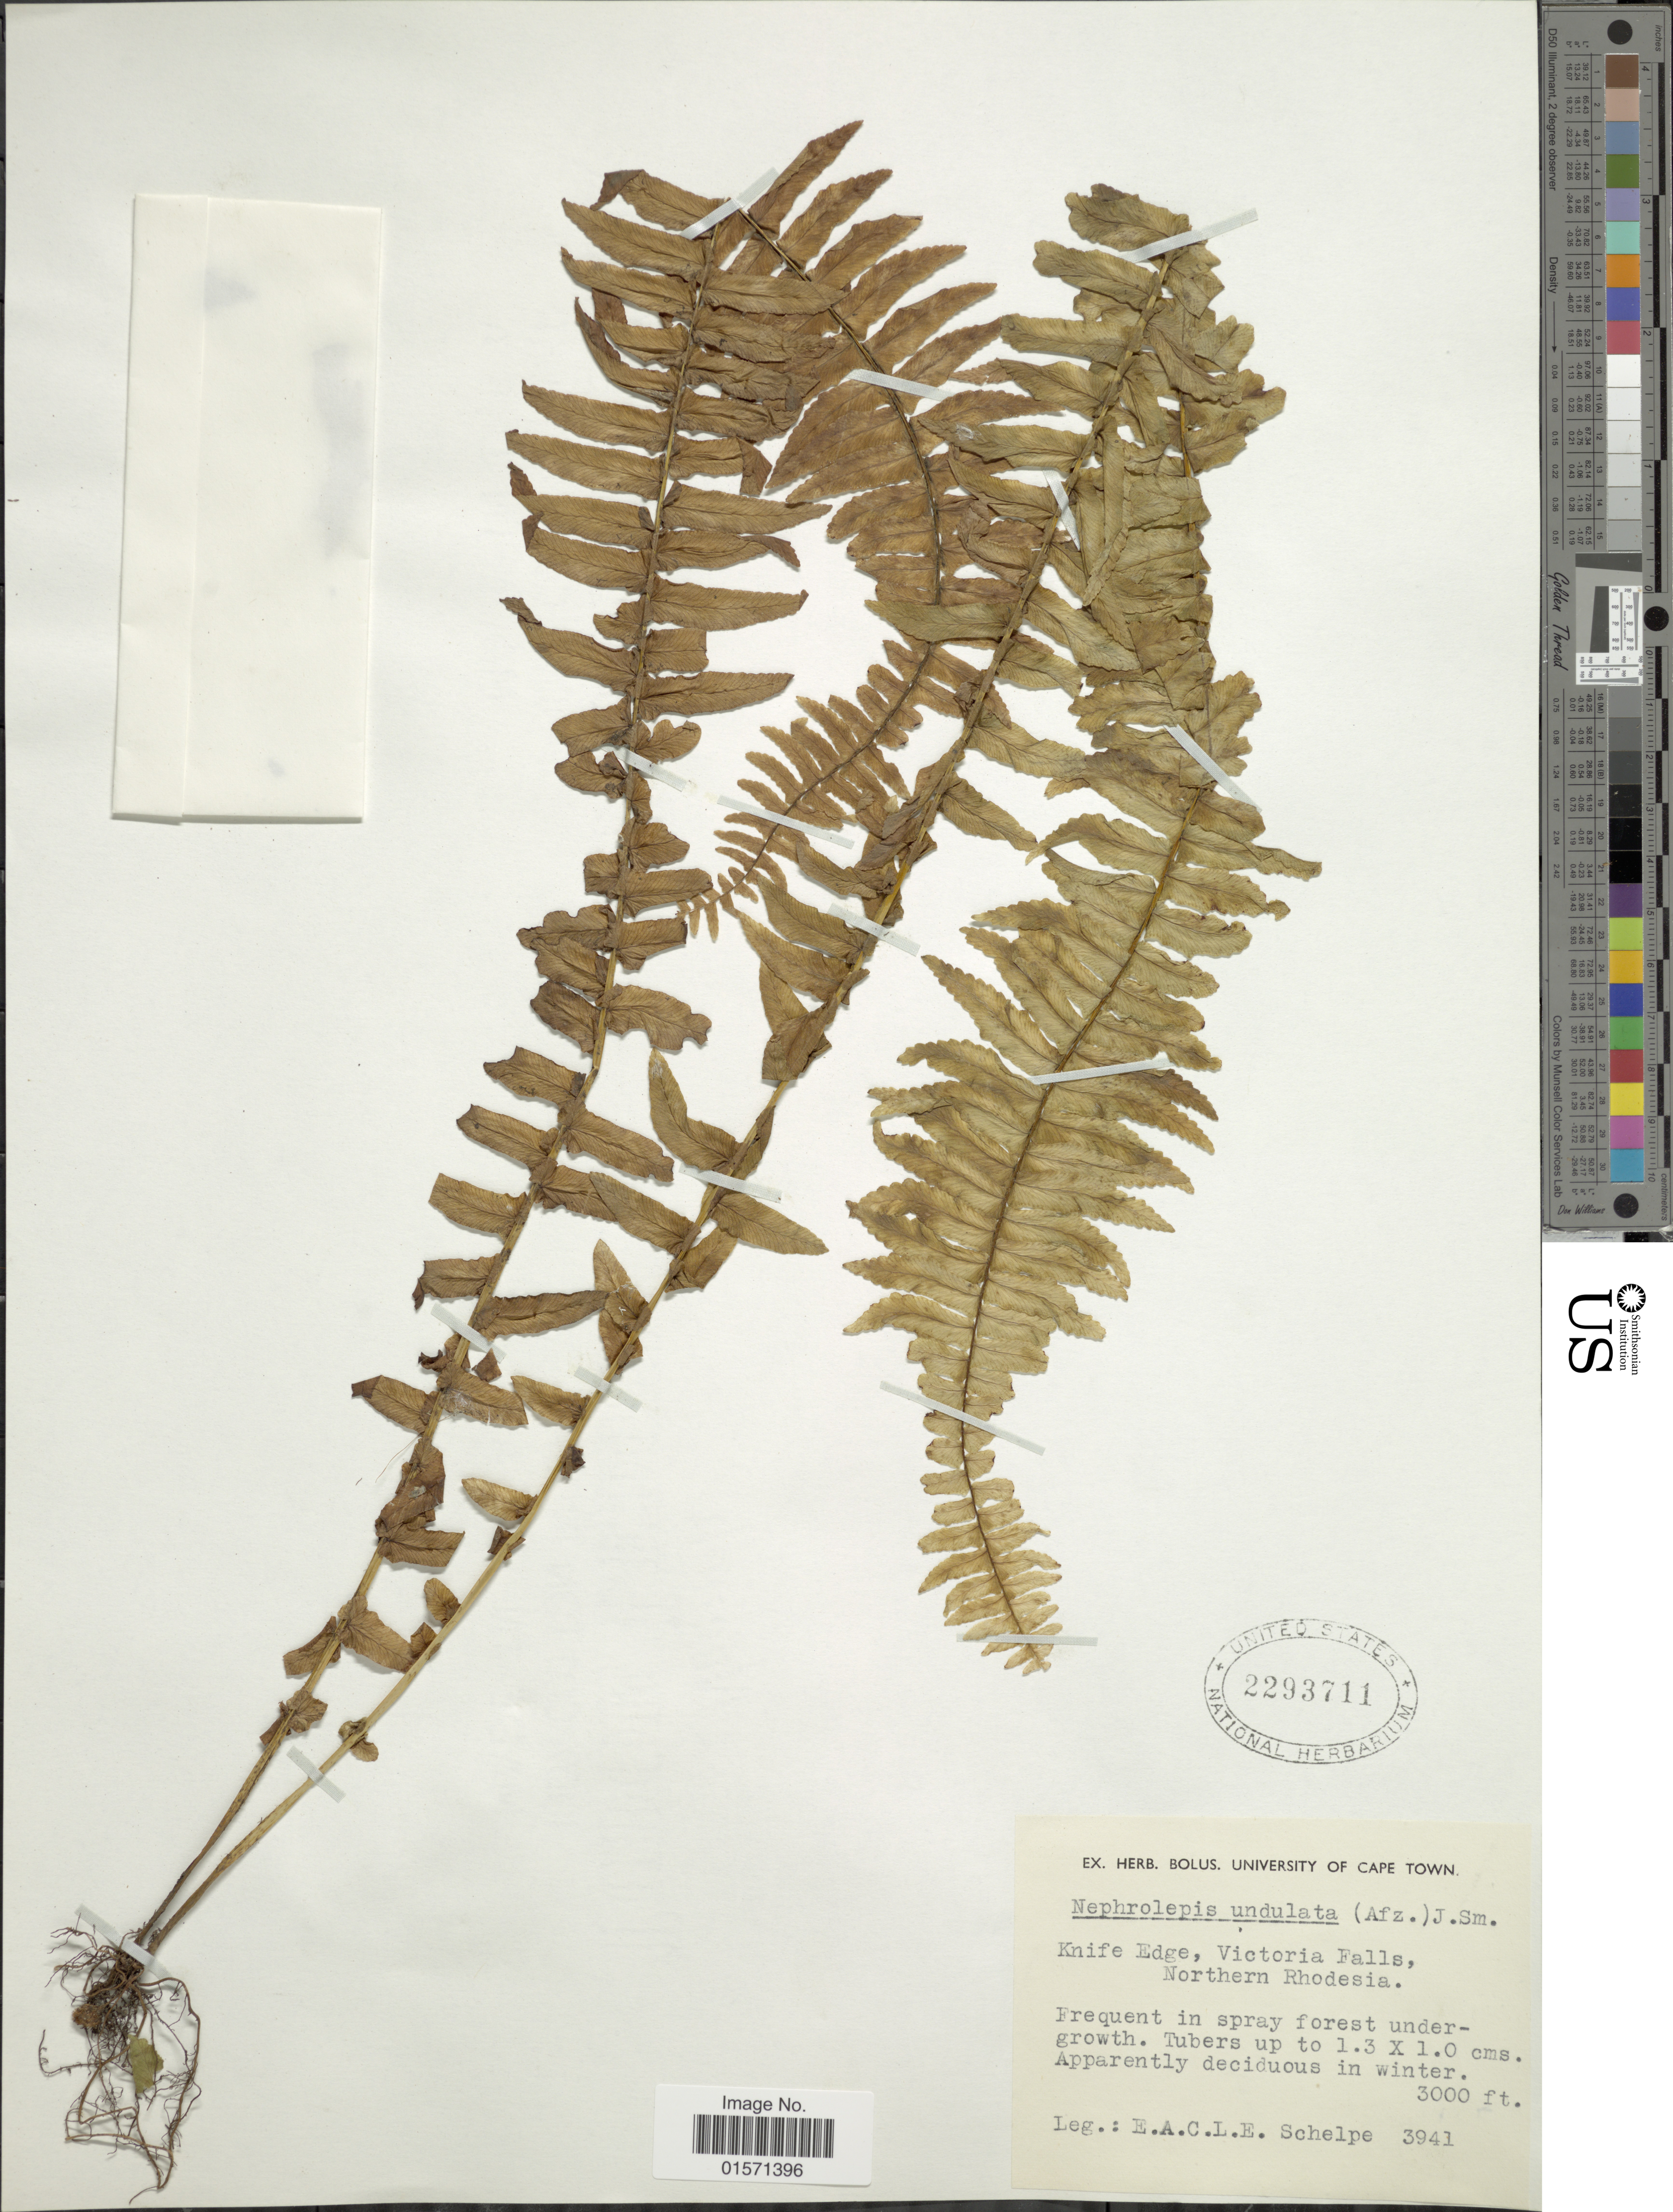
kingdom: Plantae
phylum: Tracheophyta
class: Polypodiopsida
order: Polypodiales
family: Nephrolepidaceae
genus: Nephrolepis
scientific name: Nephrolepis undulata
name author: J. Sm.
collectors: E. A. C. L. E. Schelpe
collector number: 3941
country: Zimbabwe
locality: Knife Edge, Victoria Falls, Northern Rhodesia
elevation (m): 914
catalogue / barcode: US 2293711